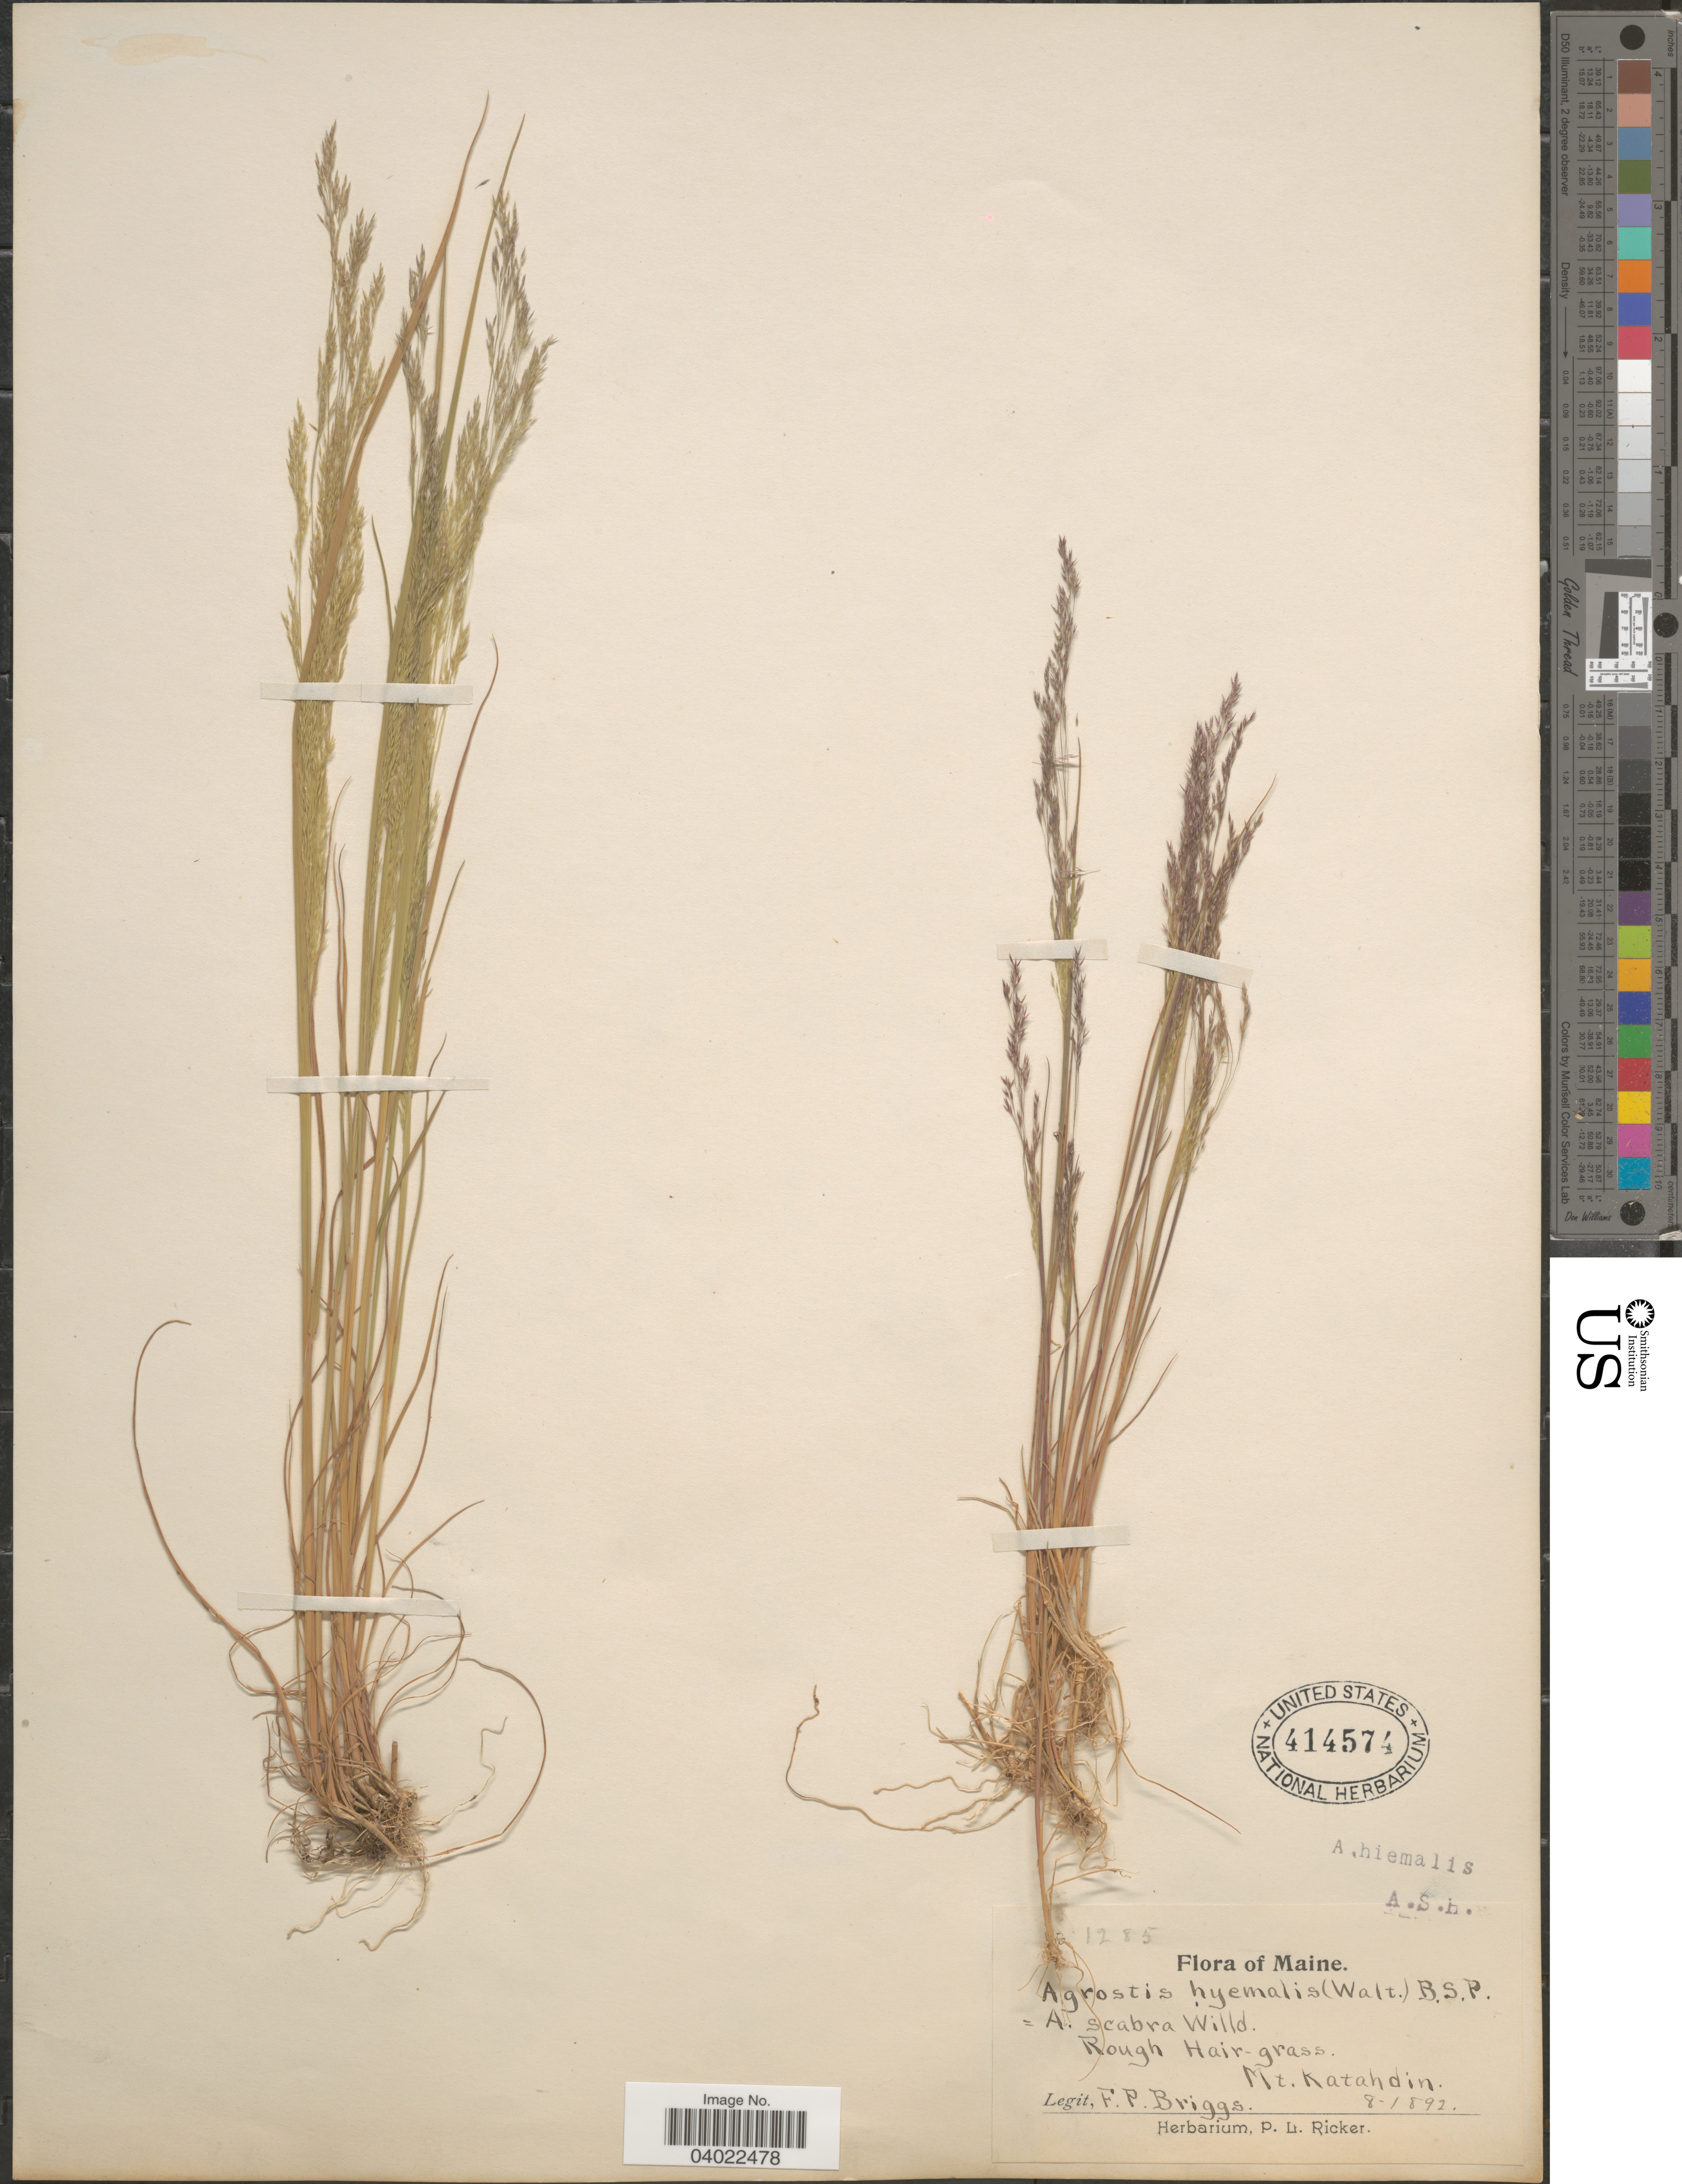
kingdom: Plantae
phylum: Tracheophyta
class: Liliopsida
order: Poales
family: Poaceae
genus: Agrostis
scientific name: Agrostis scabra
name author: Willd.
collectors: F. Briggs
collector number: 1285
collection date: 1892-08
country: United States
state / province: Maine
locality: Mt. Katahdin.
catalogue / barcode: US 414574